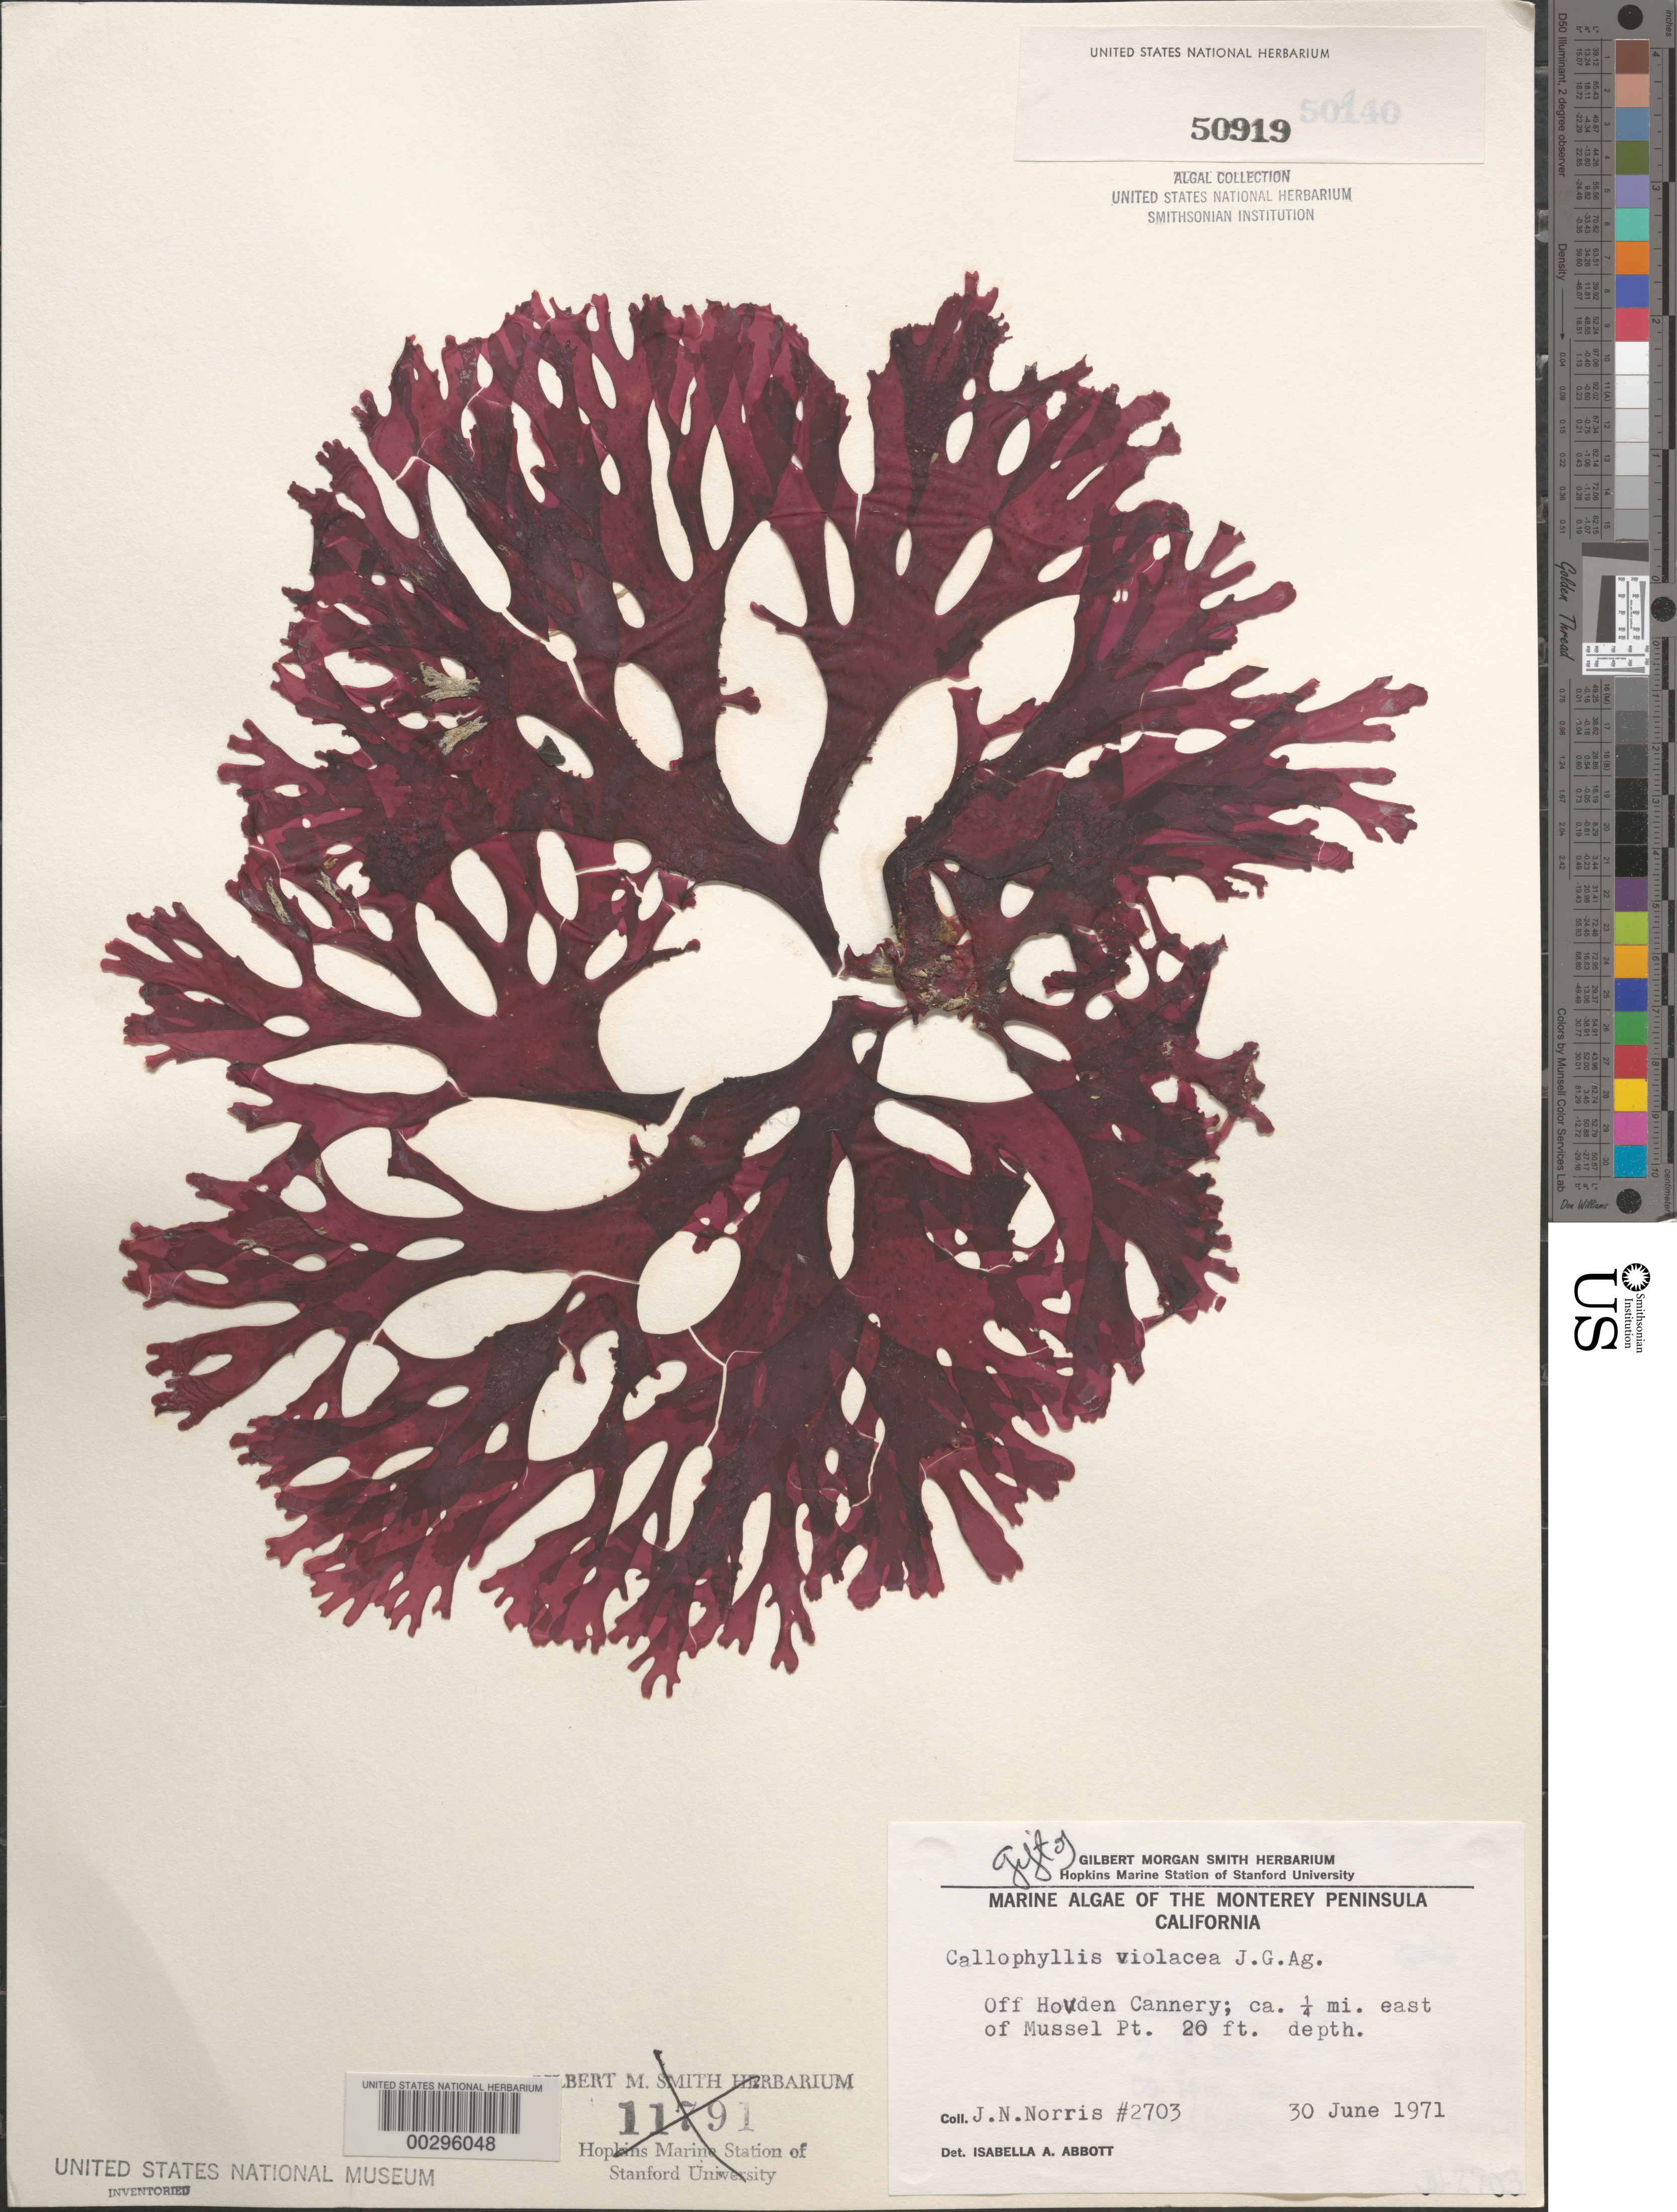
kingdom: Plantae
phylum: Rhodophyta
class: Florideophyceae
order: Gigartinales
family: Kallymeniaceae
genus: Callophyllis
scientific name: Callophyllis violacea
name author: J. Agardh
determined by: Abbott, Isabella A.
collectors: J. N. Norris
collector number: JN-2703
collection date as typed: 30 Jun 1971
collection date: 1971-06-30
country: United States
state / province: California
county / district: Monterey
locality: Cannery Row, off Hovden Cannery, ca. 0,25 mile east of Mussel Point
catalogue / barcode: US 50919